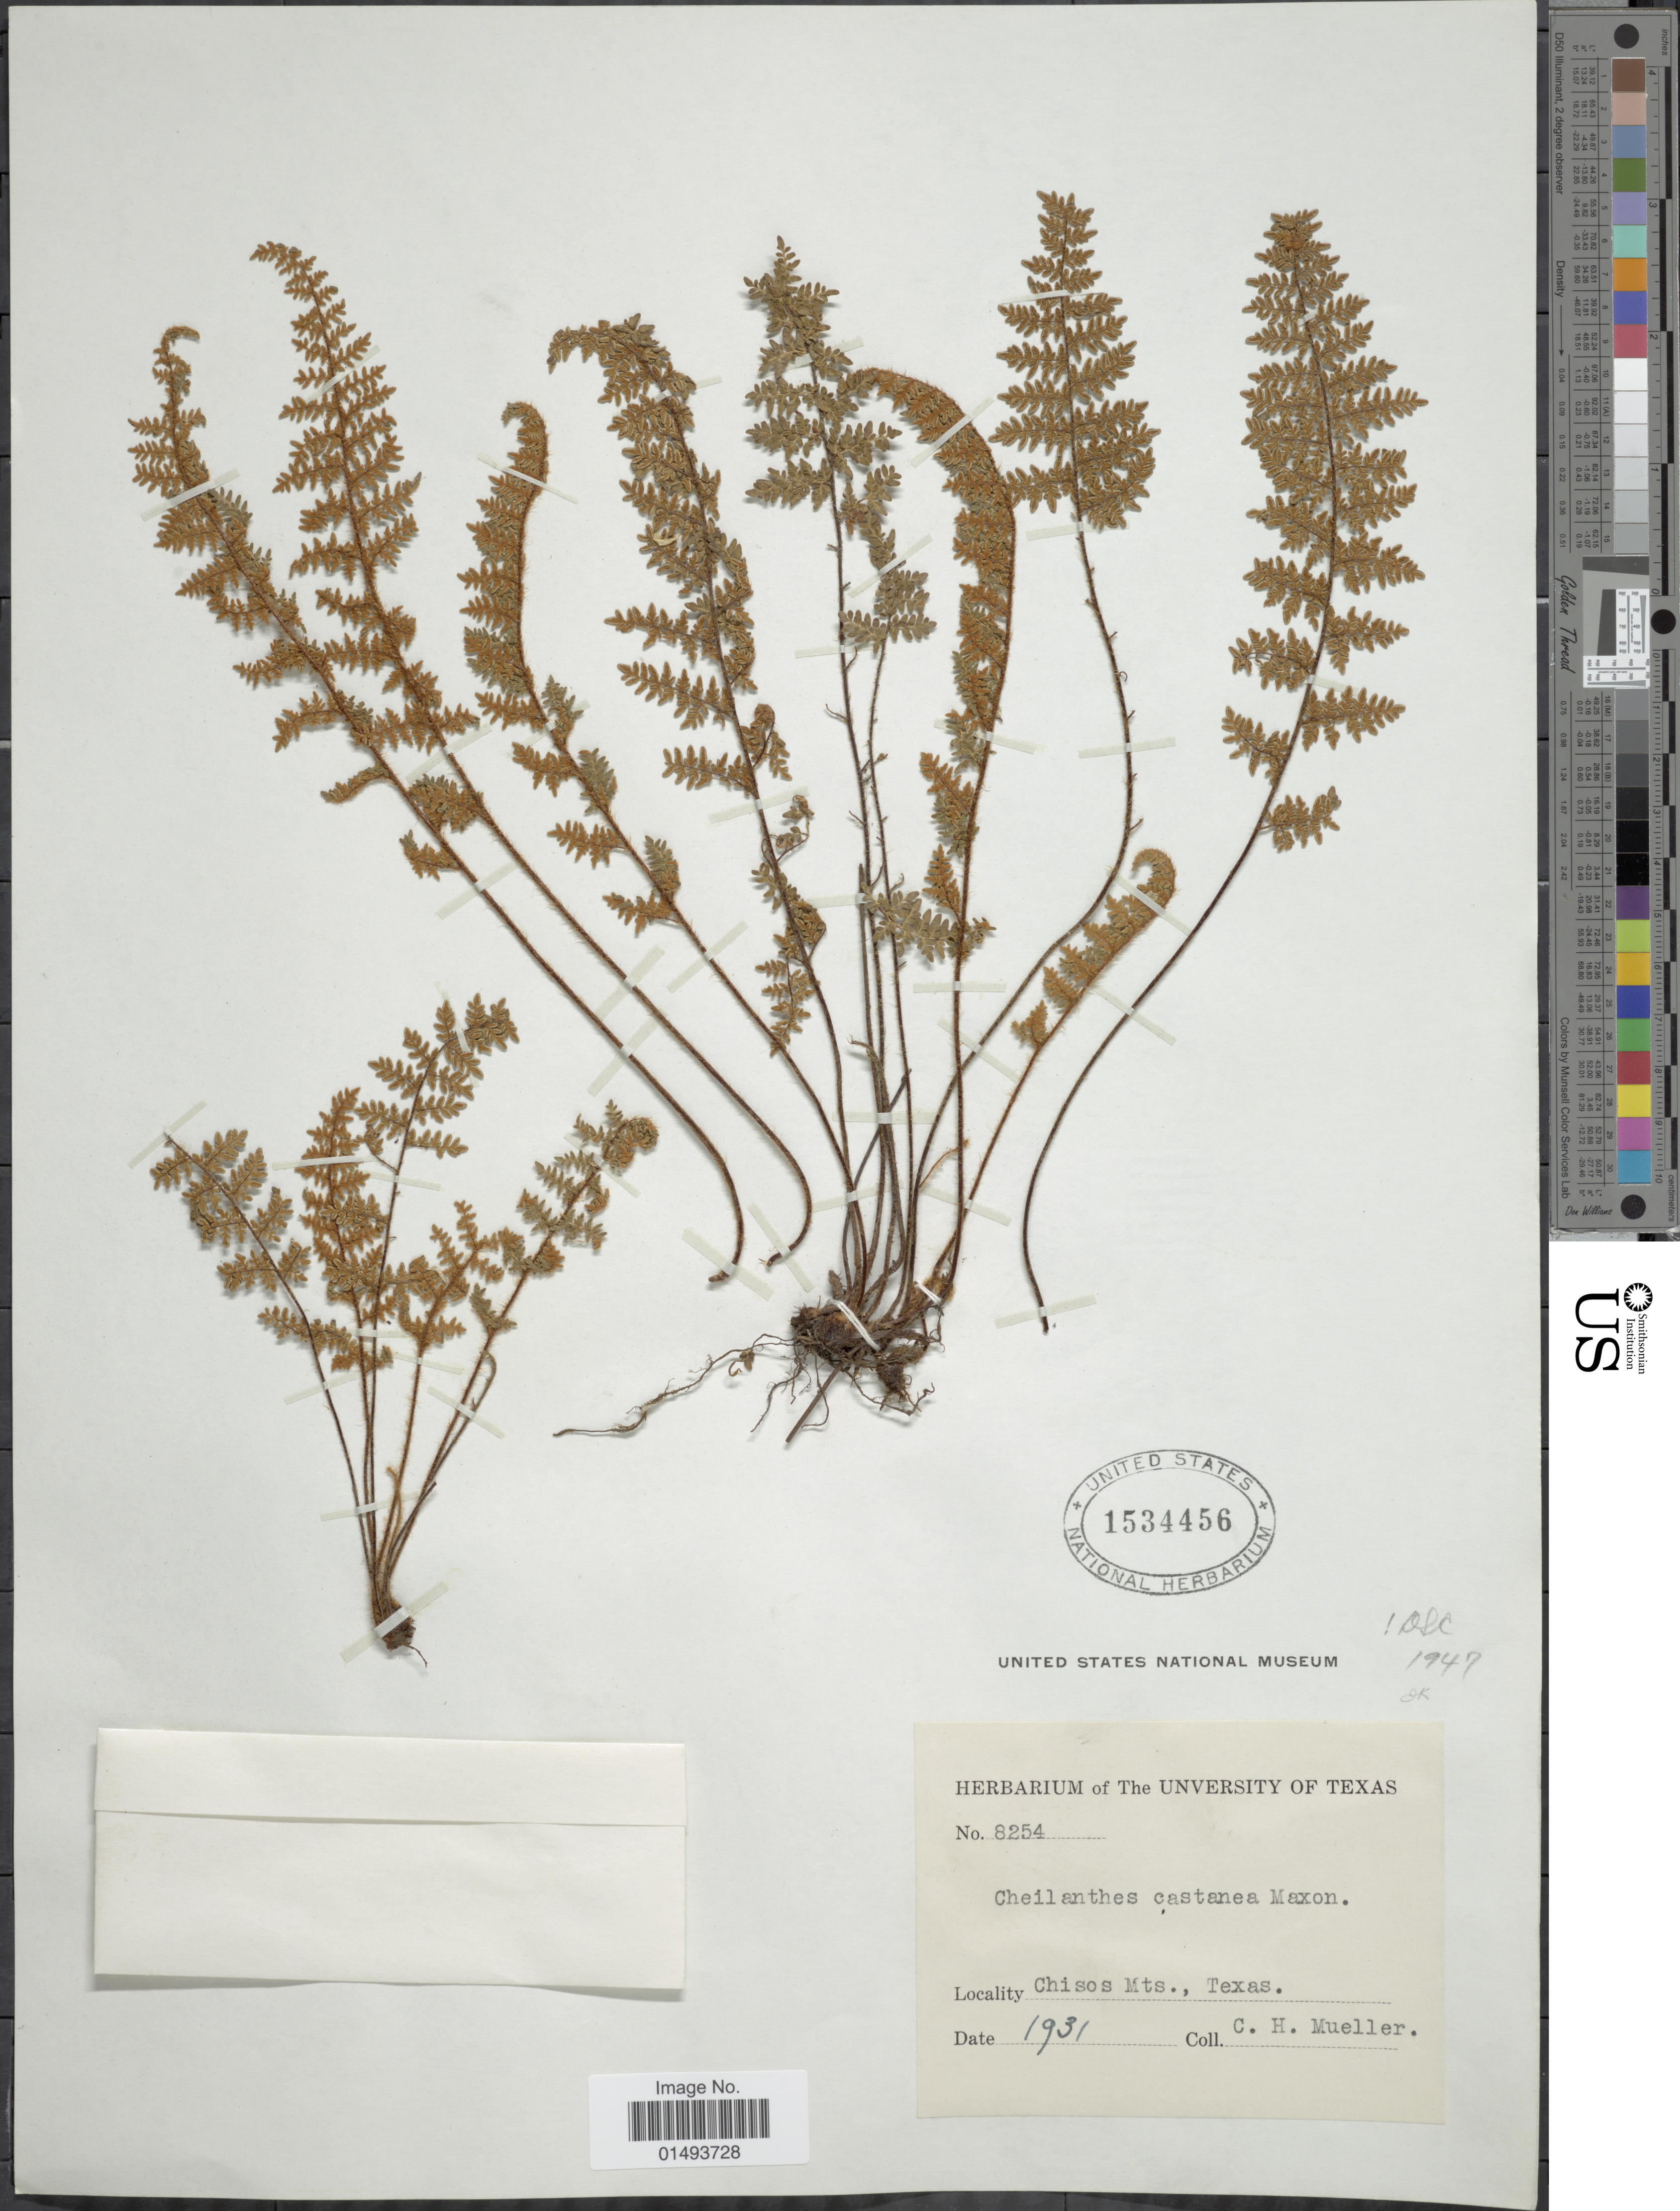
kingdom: Plantae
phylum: Tracheophyta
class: Polypodiopsida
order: Polypodiales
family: Pteridaceae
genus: Myriopteris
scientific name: Myriopteris rufa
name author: Fée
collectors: C. H. Mueller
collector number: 8254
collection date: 1931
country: United States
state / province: Texas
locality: Chisos Mts.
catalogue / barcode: US 1534456